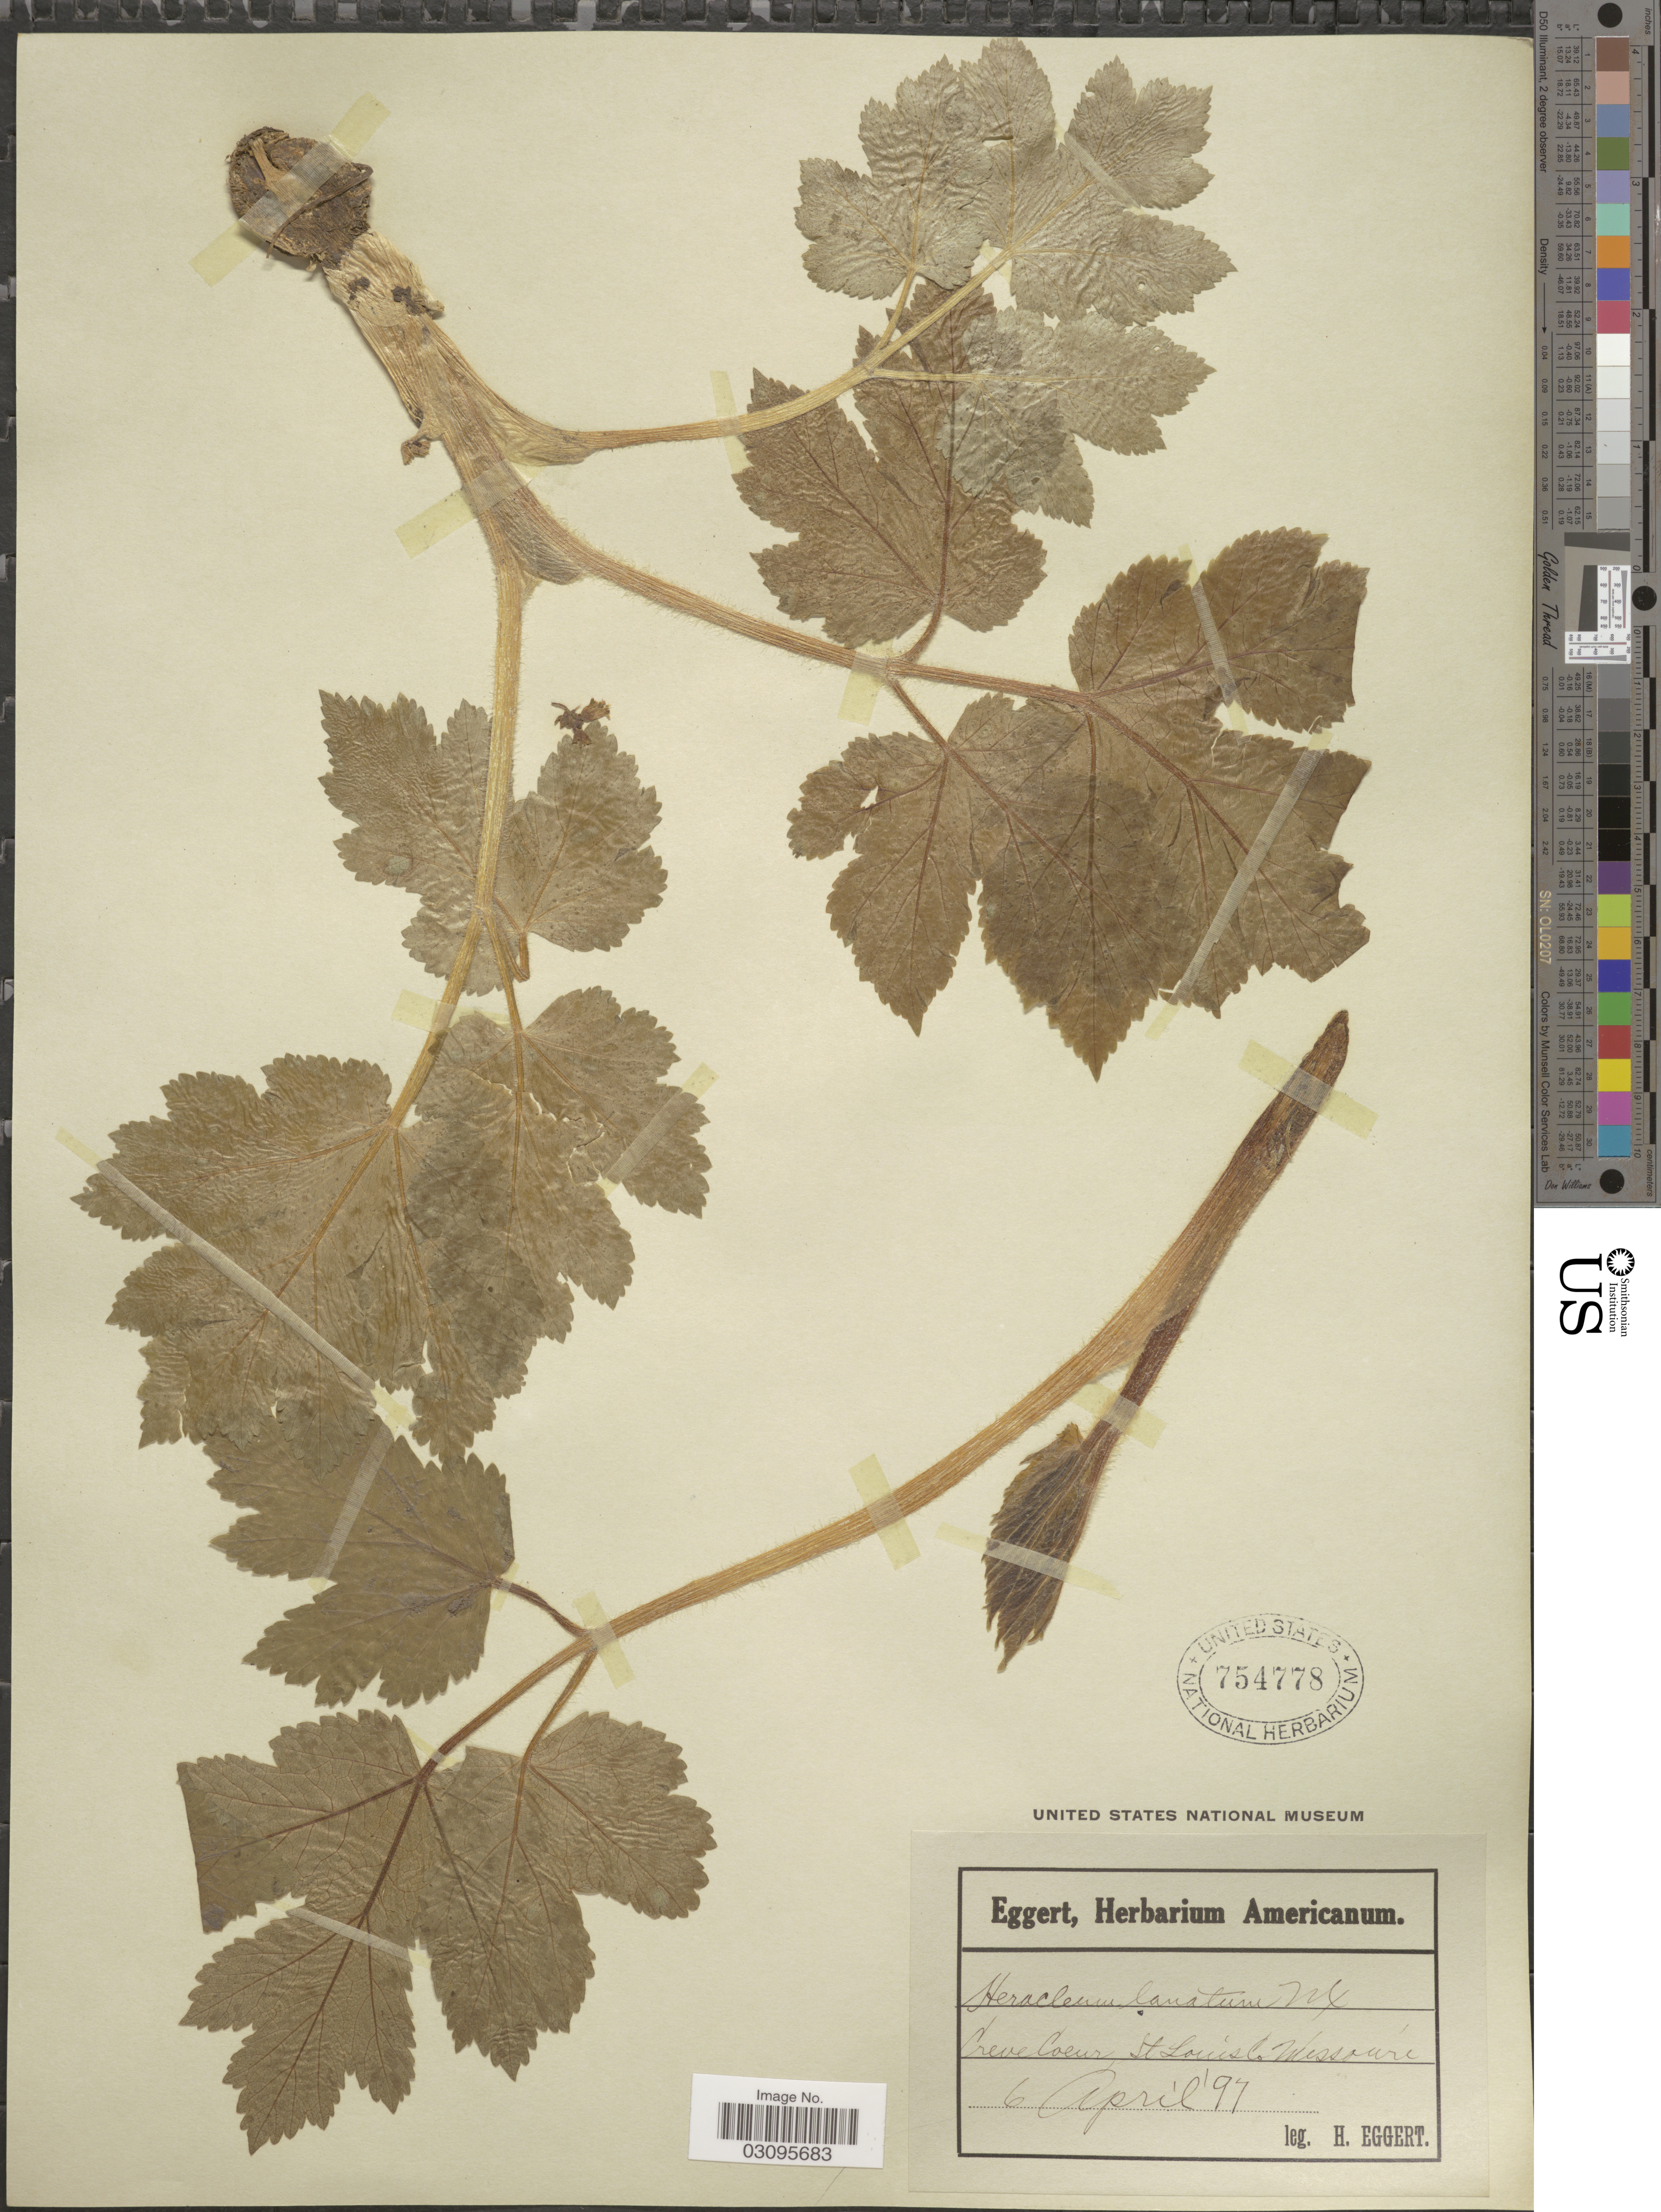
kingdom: Plantae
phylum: Tracheophyta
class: Magnoliopsida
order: Apiales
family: Apiaceae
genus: Heracleum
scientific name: Heracleum lanatum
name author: Michx.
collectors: H. Eggert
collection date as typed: Transcribed d/m/y: 6/4/97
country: United States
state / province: Missouri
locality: Creve Coeur, St. Louis Co.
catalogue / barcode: US 754778